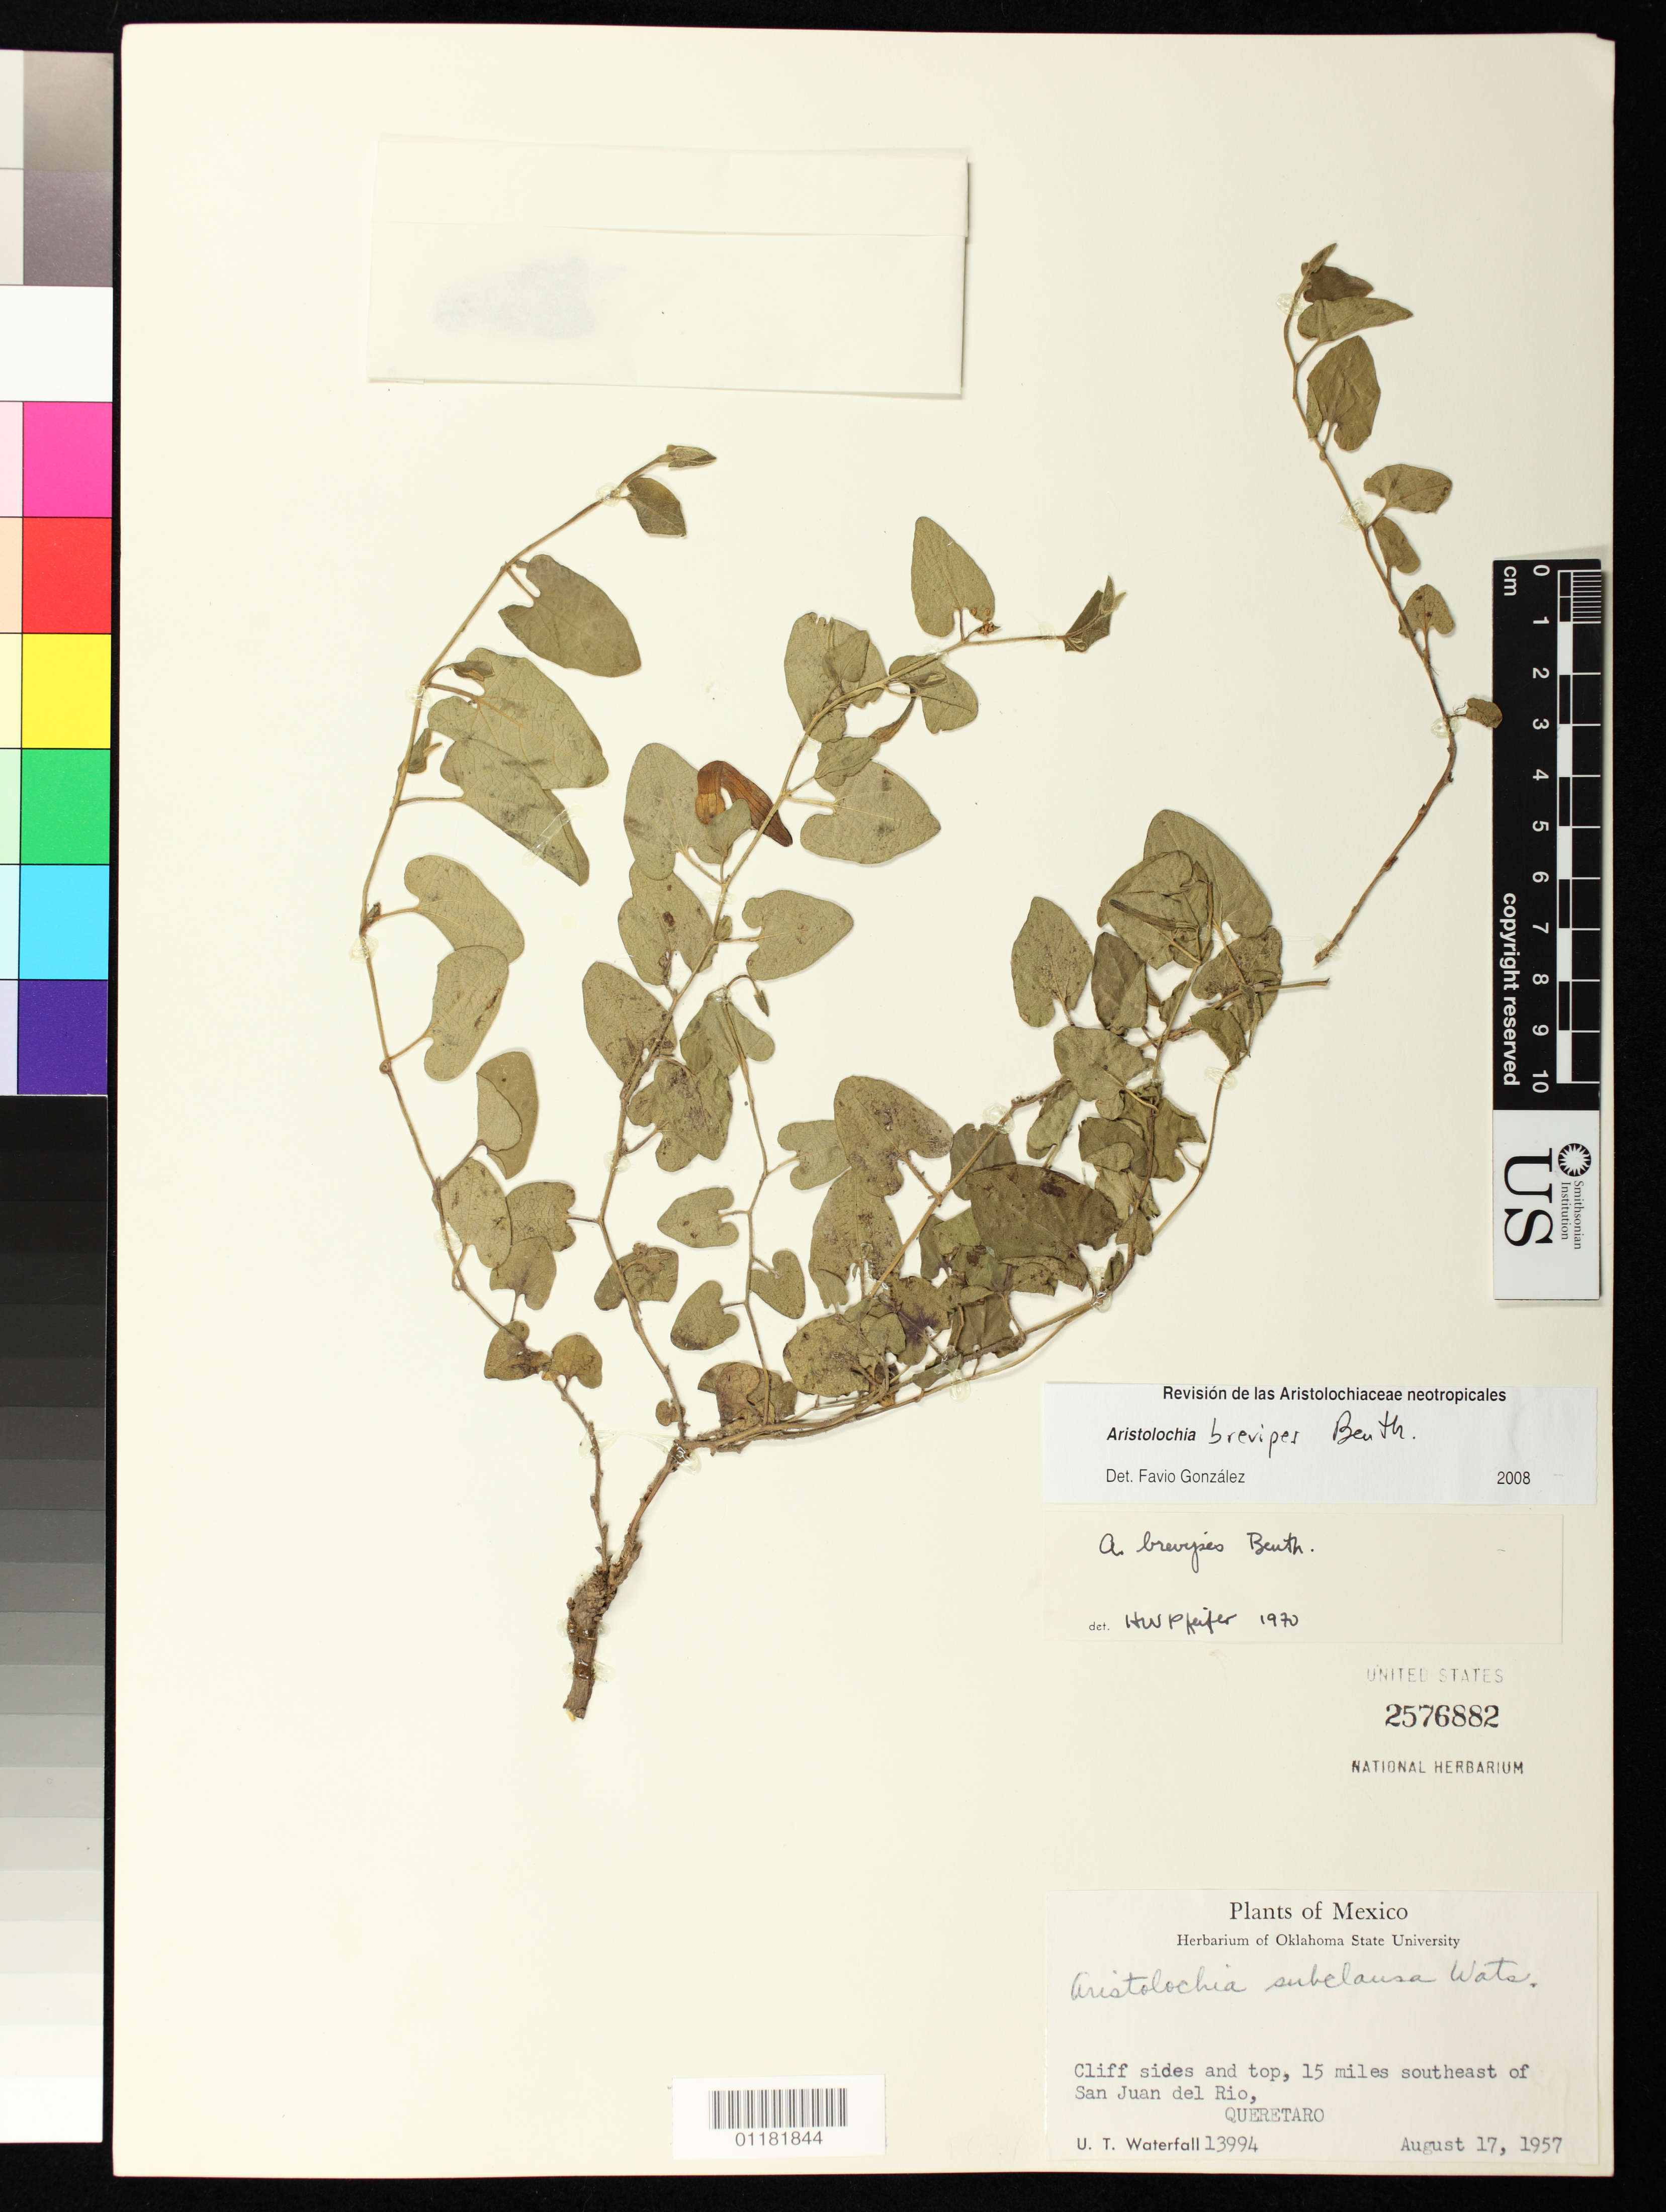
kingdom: Plantae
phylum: Tracheophyta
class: Magnoliopsida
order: Piperales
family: Aristolochiaceae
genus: Aristolochia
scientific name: Aristolochia brevipes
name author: Benth.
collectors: U. T. Waterfall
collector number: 13994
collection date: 1957-08-17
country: Mexico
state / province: Querétaro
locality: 15 miles southeast of San Juan del Rio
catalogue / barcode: US 2576882